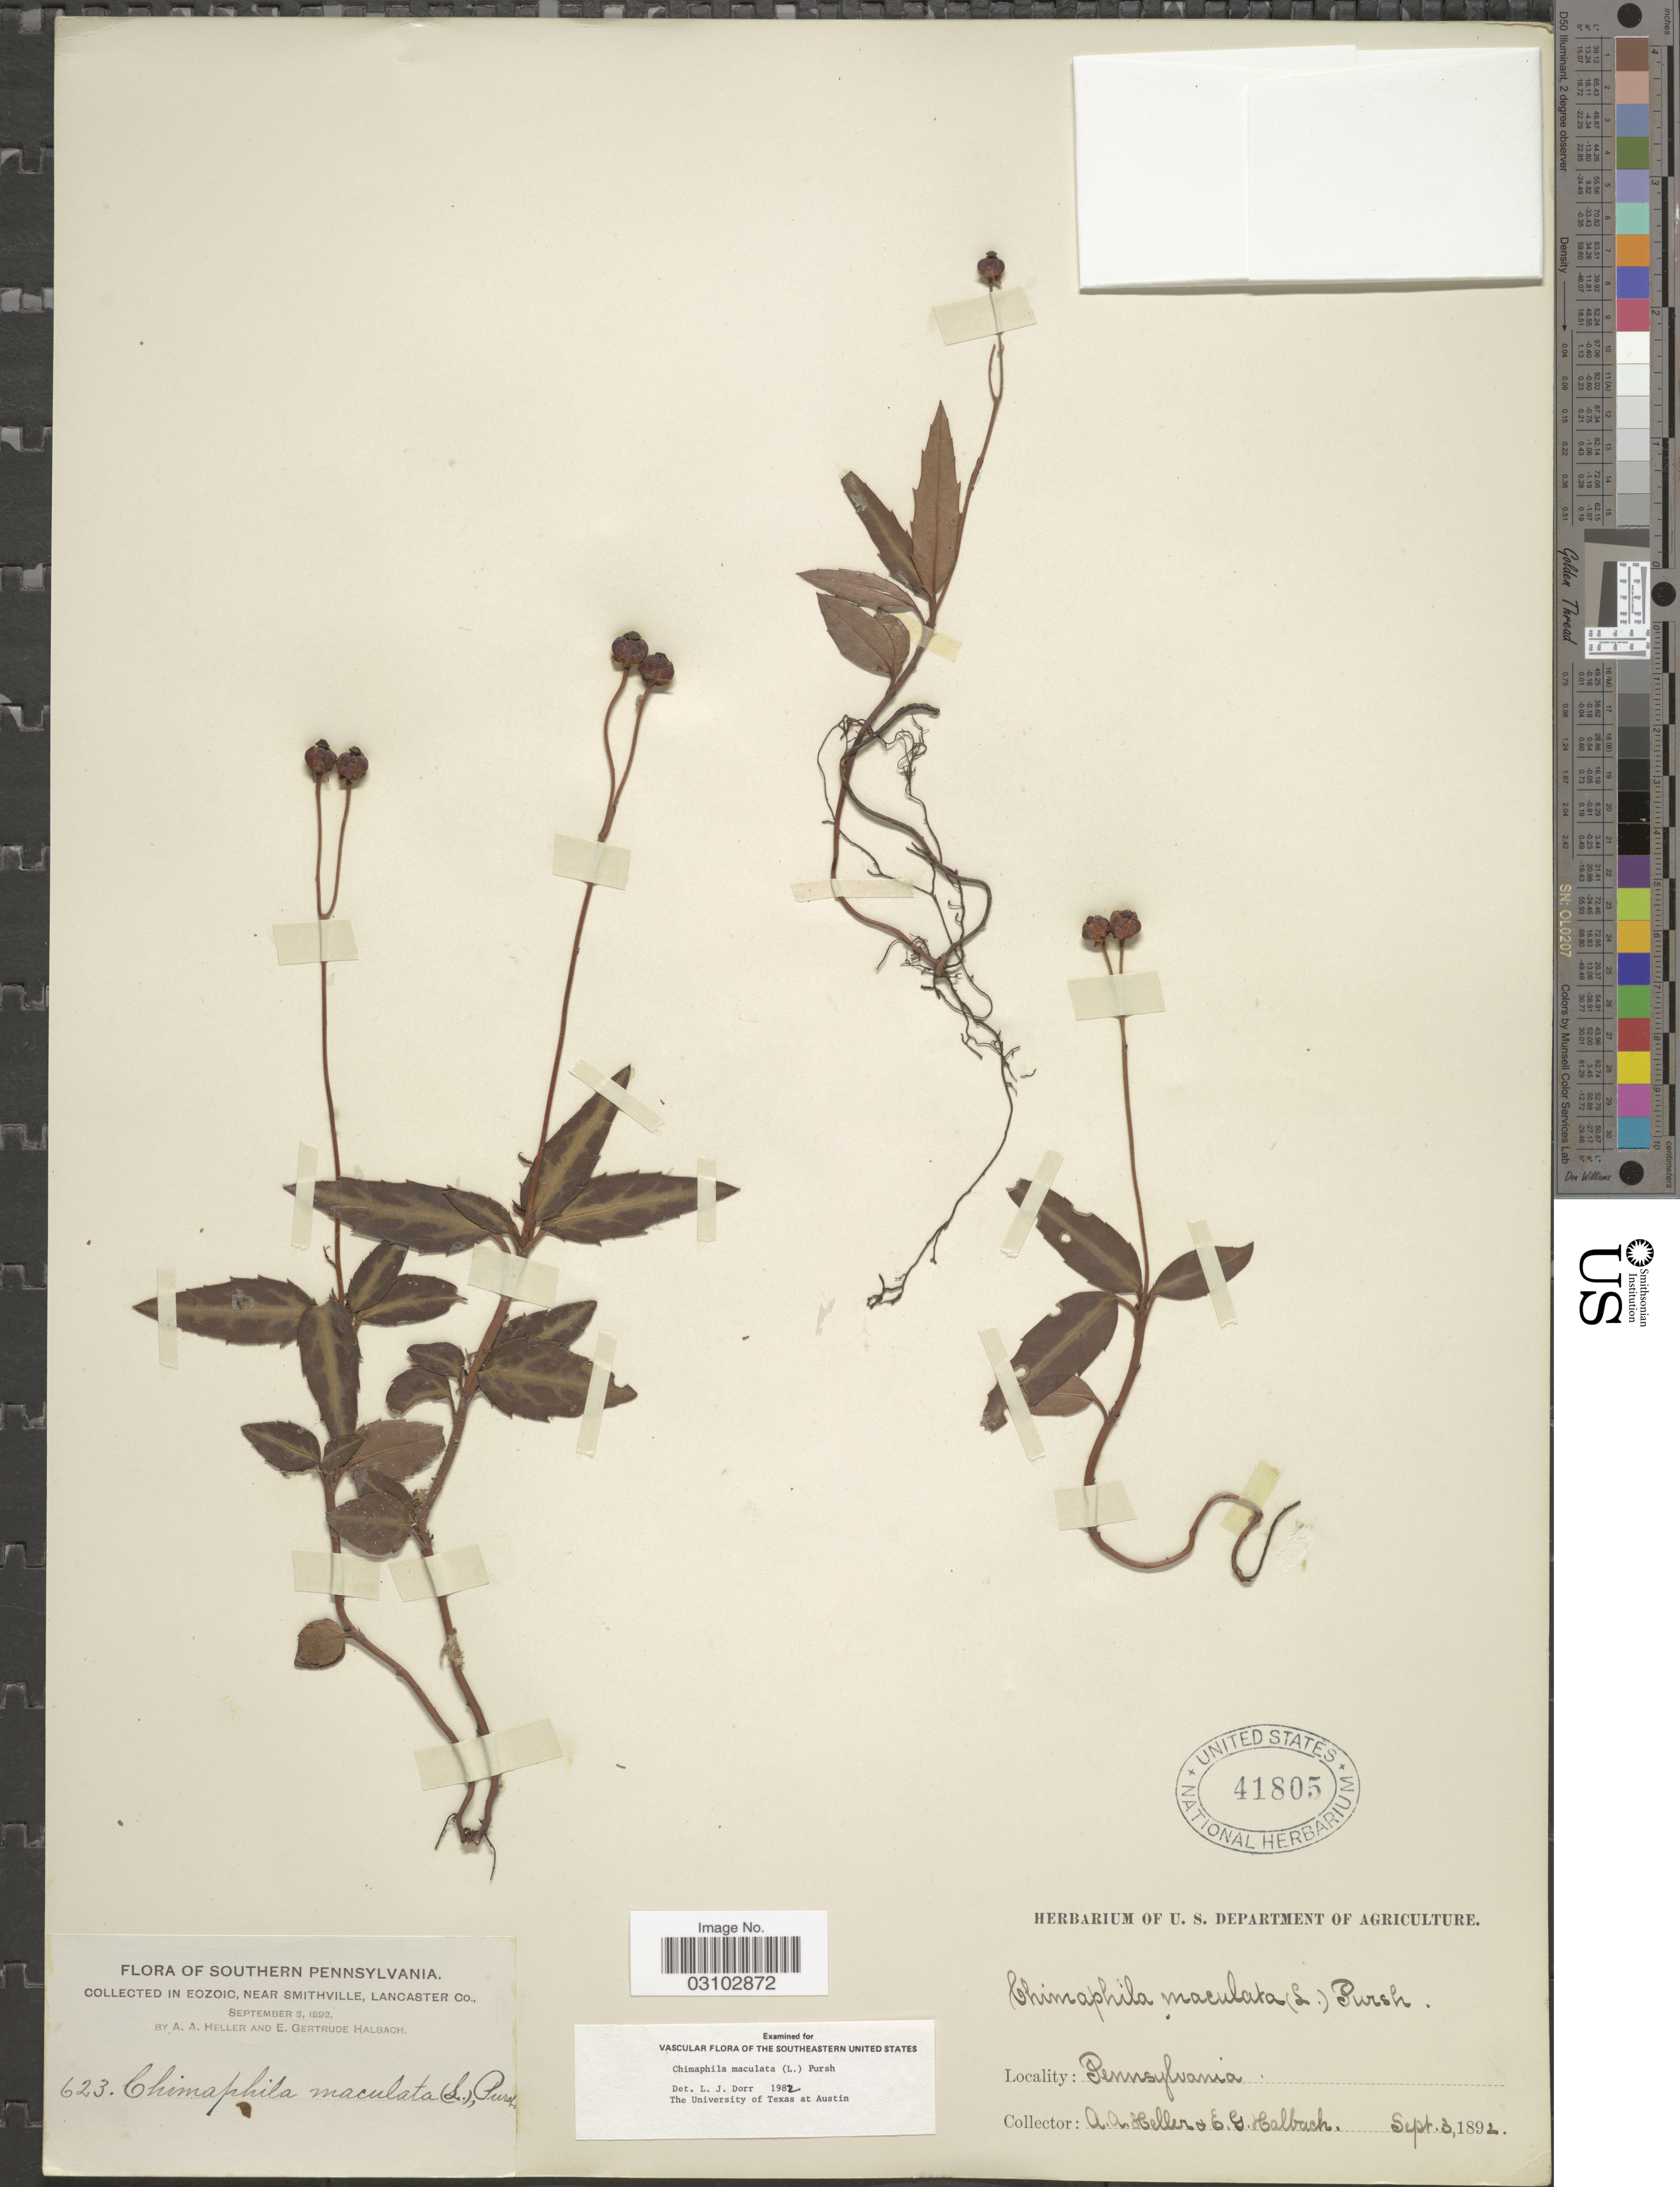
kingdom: Plantae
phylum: Tracheophyta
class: Magnoliopsida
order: Ericales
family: Ericaceae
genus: Chimaphila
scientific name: Chimaphila maculata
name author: (L.) Pursh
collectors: A. A. Heller & E. G. Halbach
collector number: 623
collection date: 1892-09-03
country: United States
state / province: Pennsylvania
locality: Southern Pennsylvania. Eozoic, near Smithville, Lancaster Co.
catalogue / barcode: US 41805